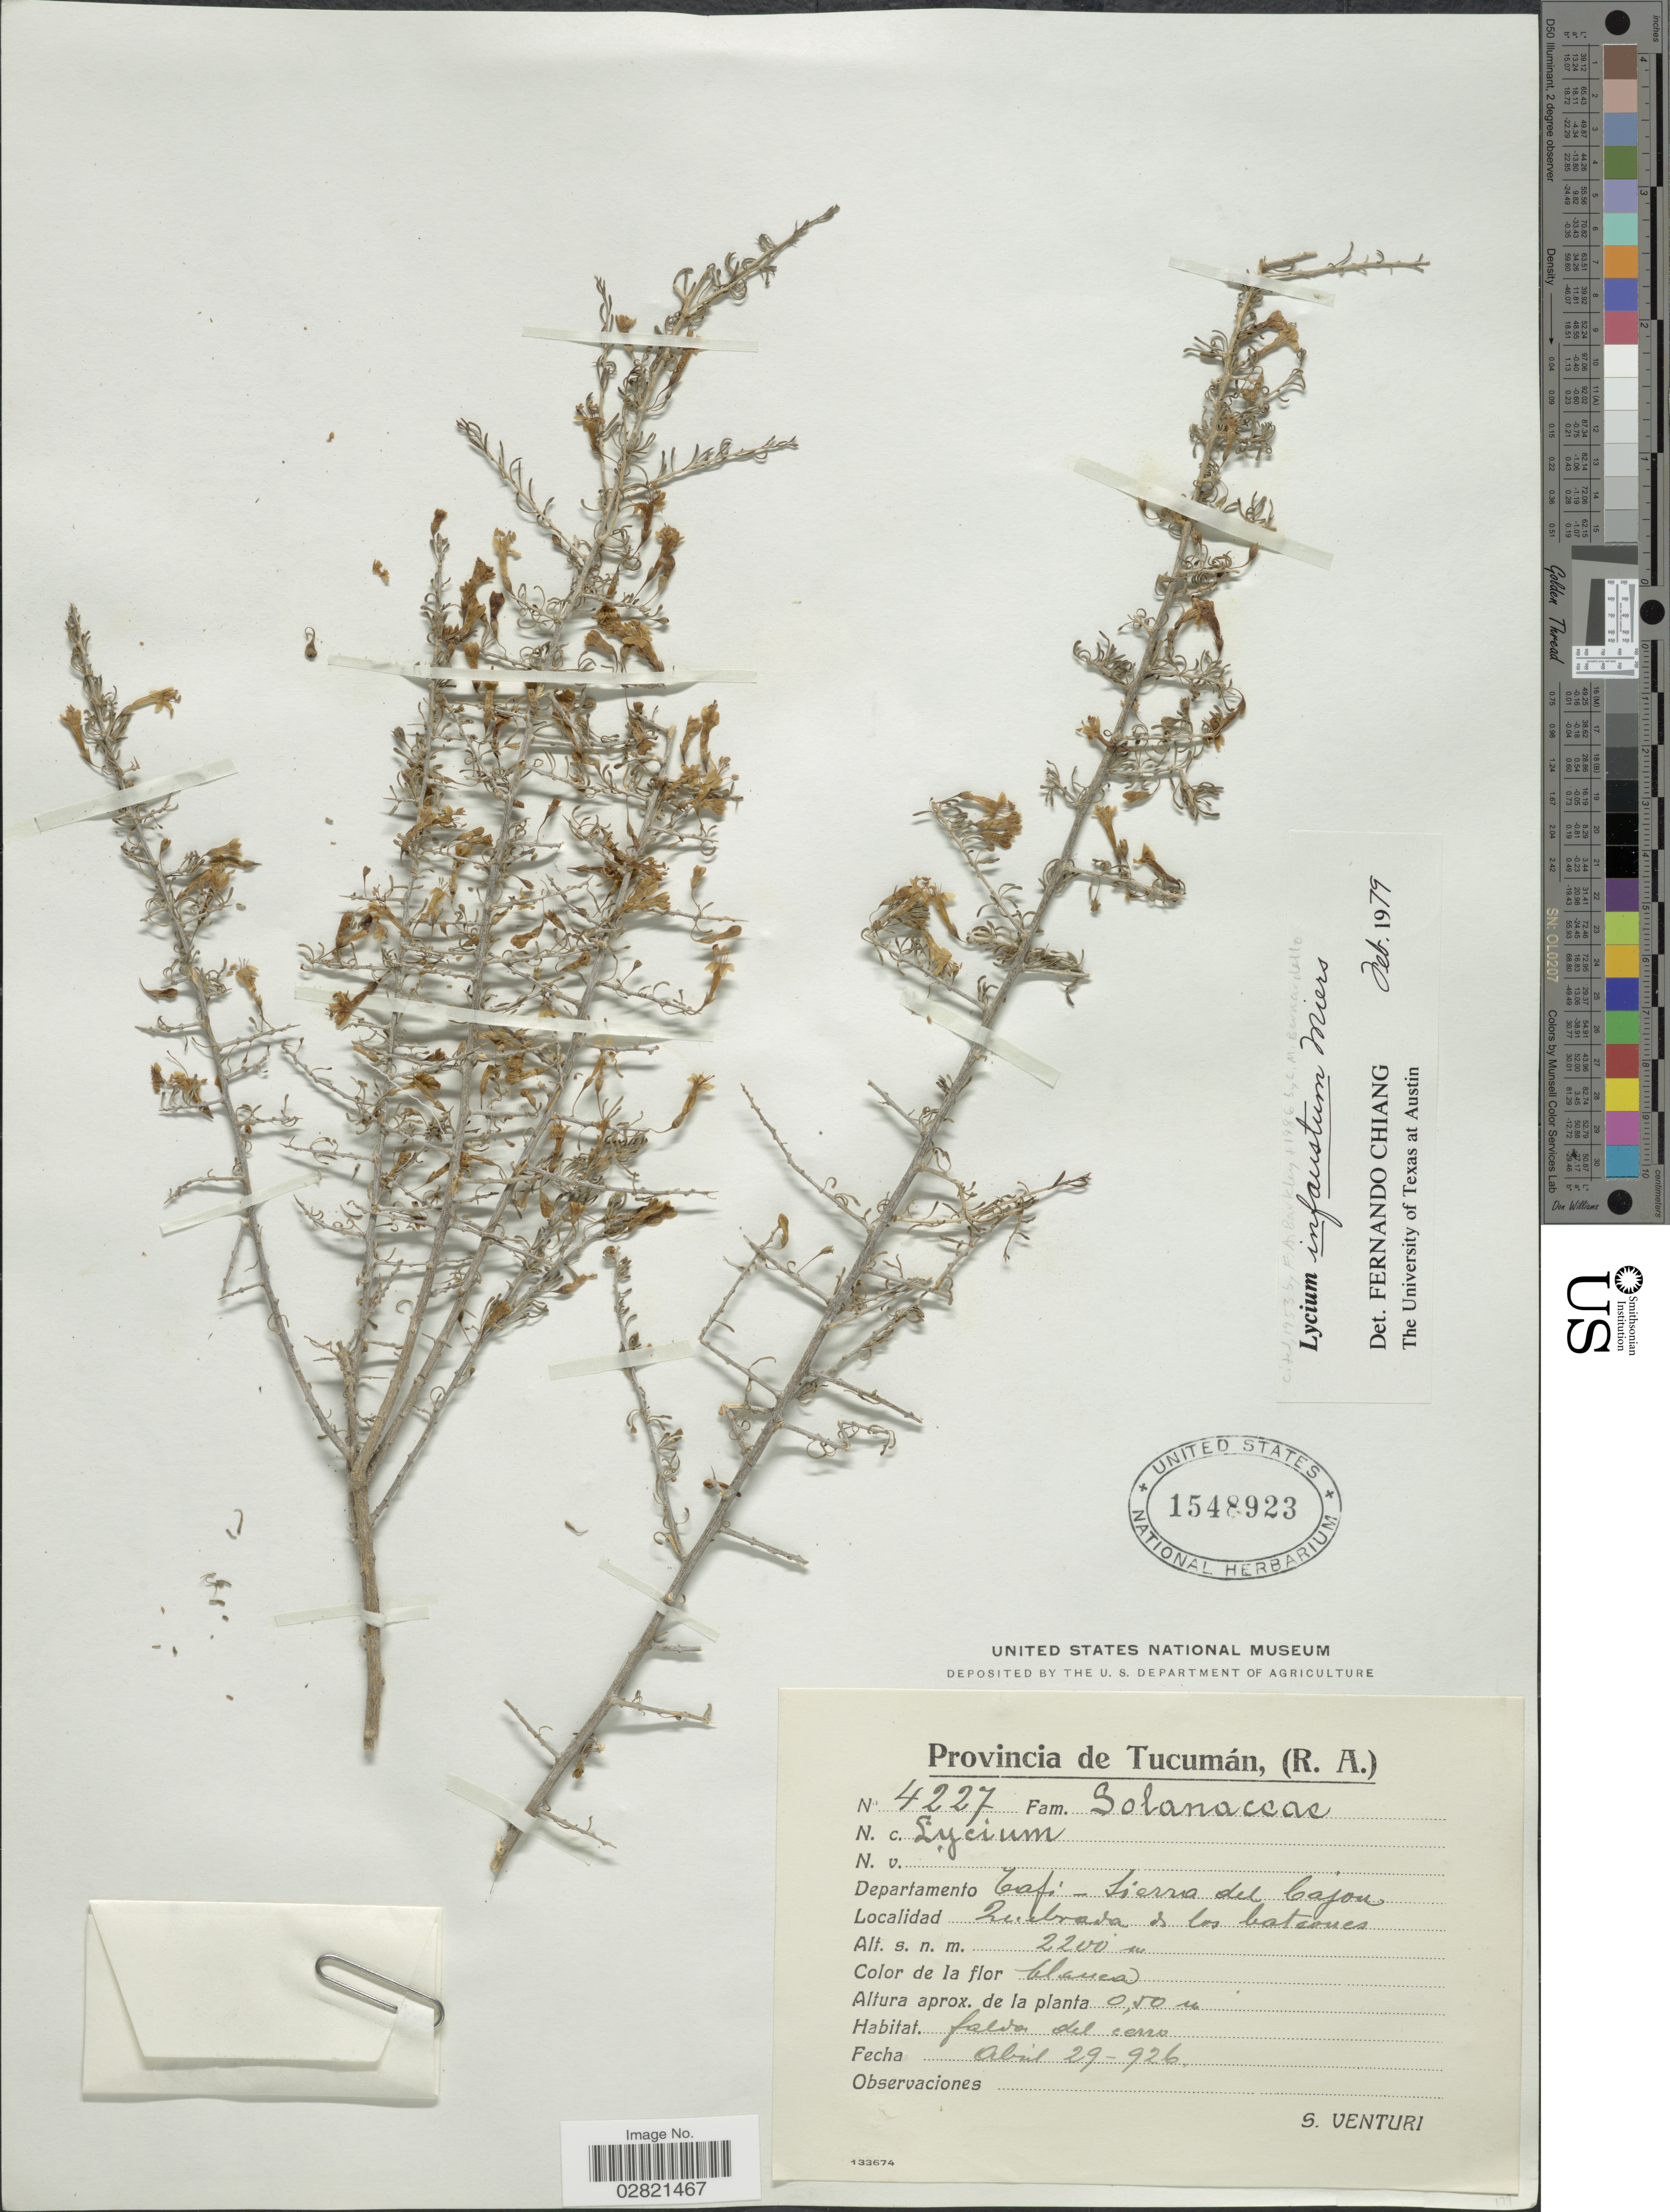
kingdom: Plantae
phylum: Tracheophyta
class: Magnoliopsida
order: Solanales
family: Solanaceae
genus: Lycium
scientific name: Lycium infaustum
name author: Miers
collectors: S. Venturi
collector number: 4227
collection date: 1926-04-29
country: Argentina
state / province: Tucuman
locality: Provincia de Tucumán, (R.A.). Departamento Tafi - Sierra del Cajon. Quebrada de los batsones.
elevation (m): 2200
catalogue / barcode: US 1548923